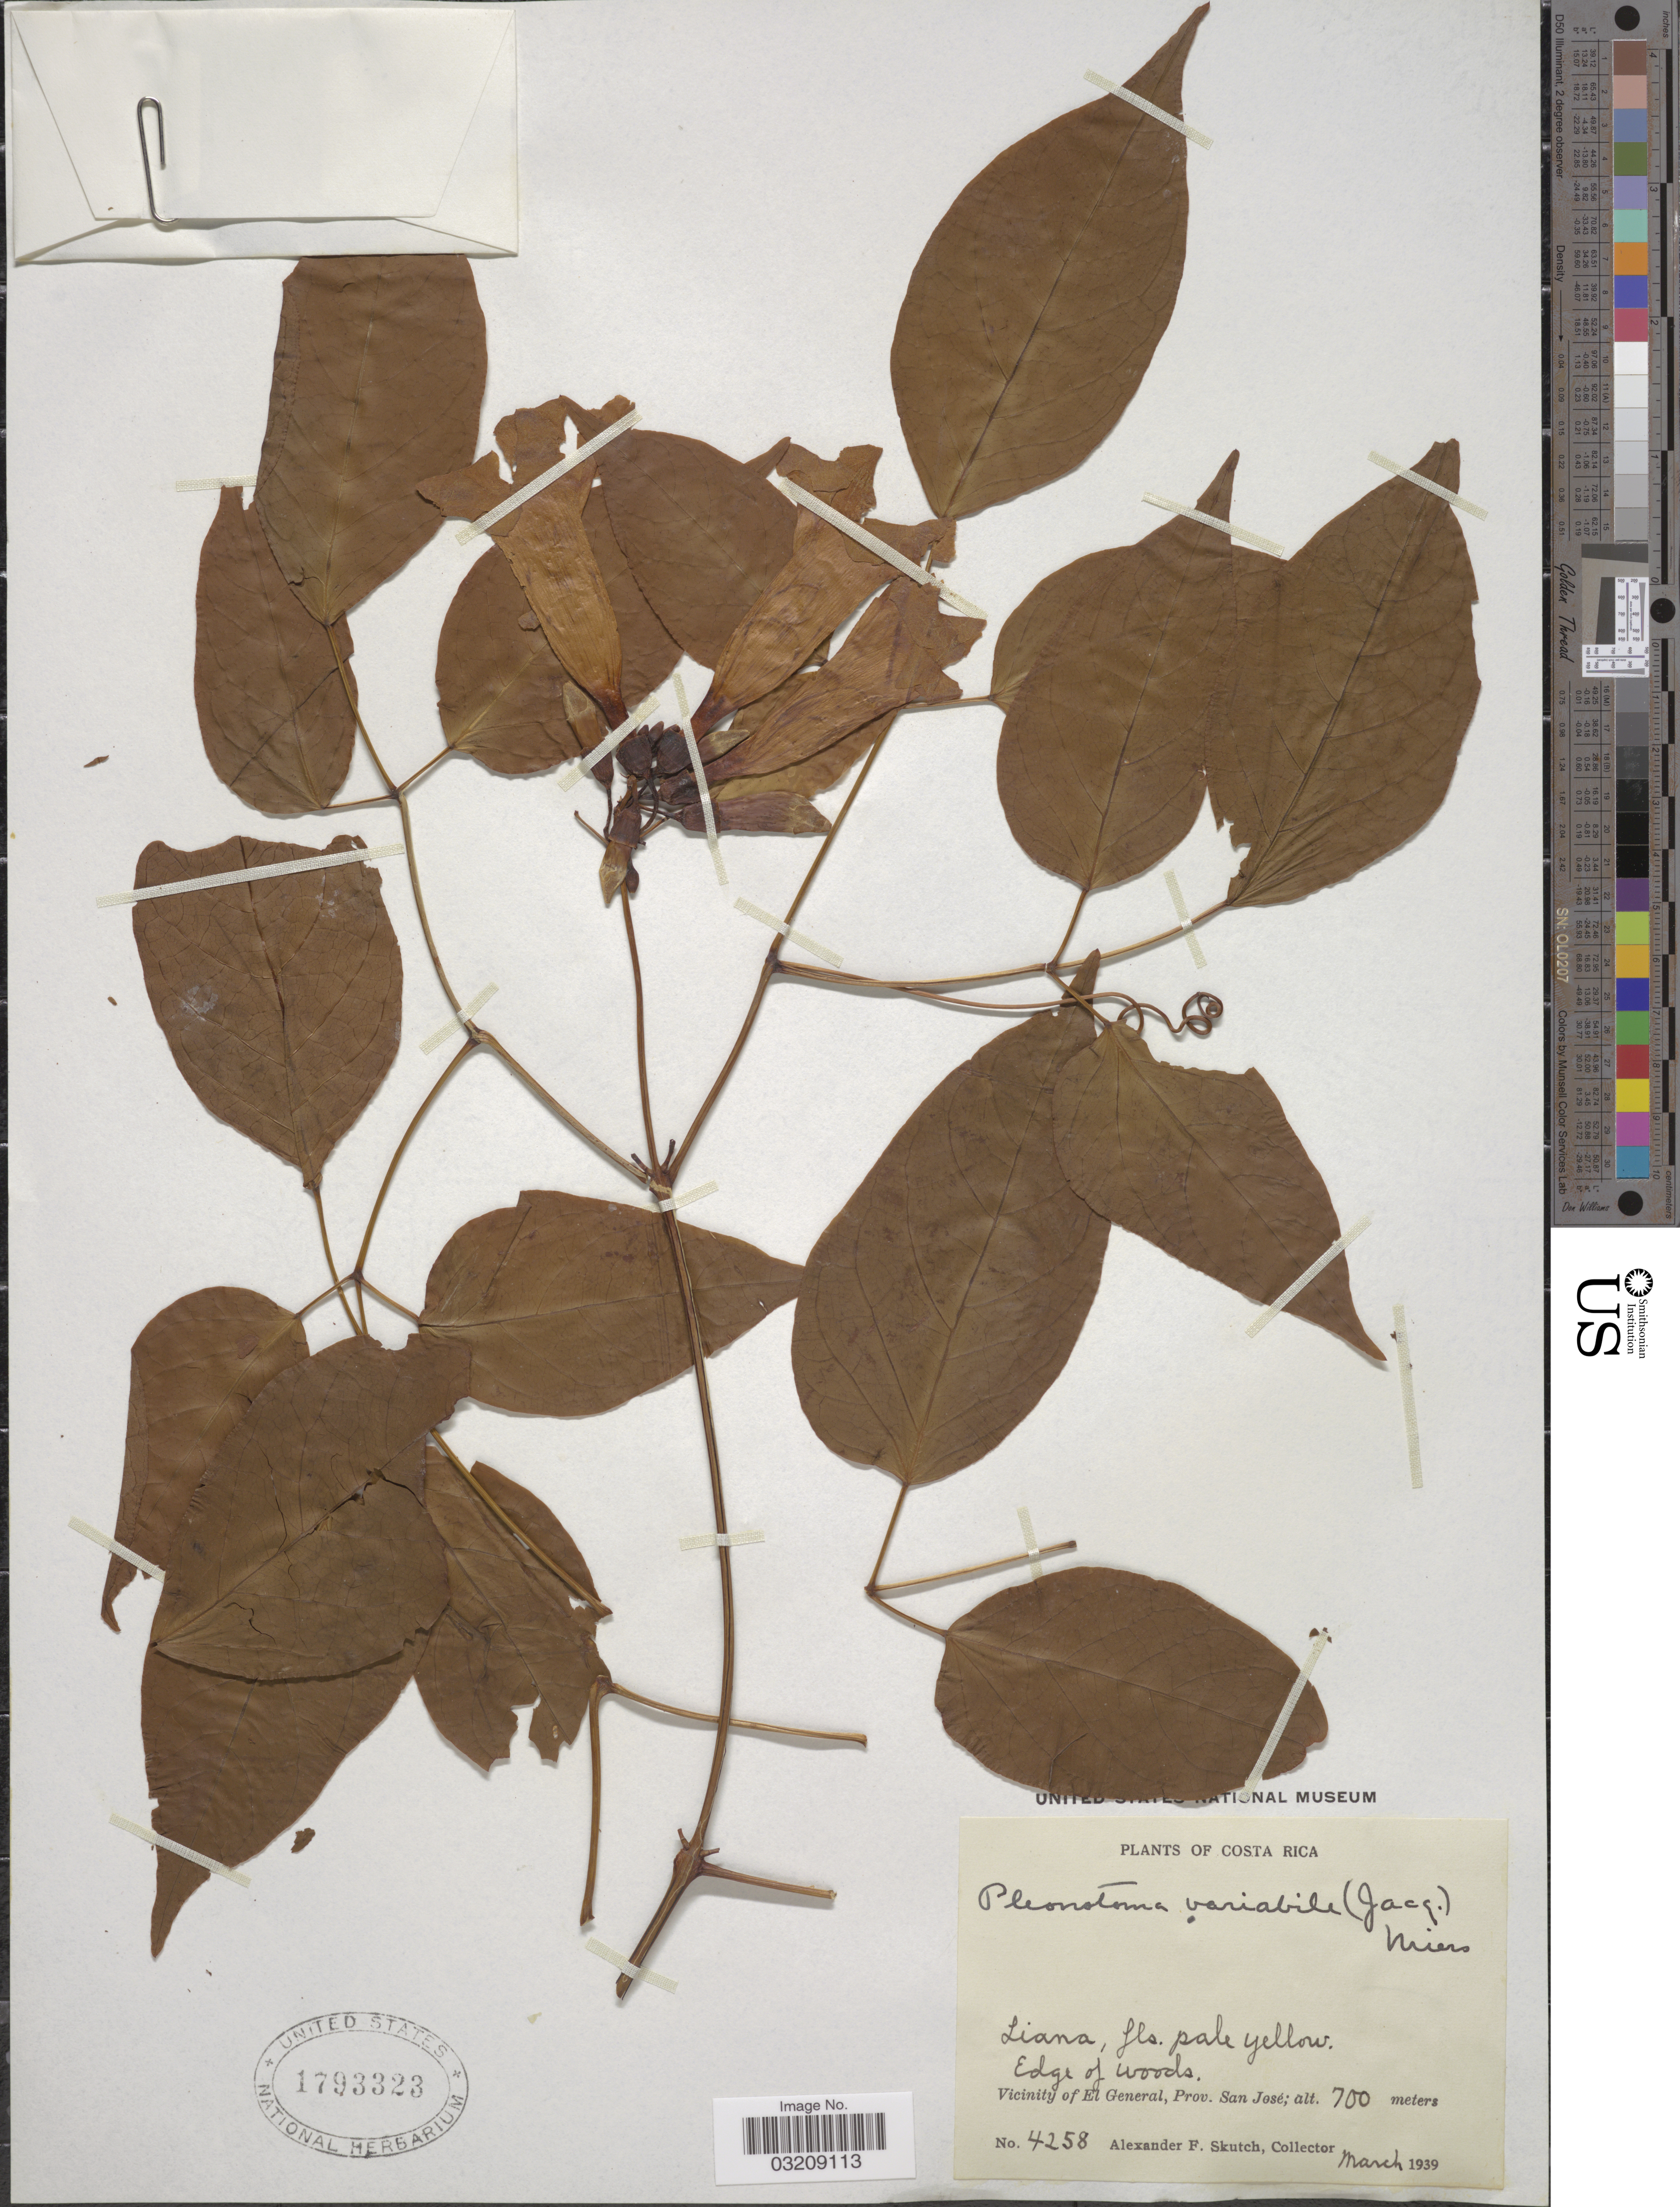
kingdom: Plantae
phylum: Tracheophyta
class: Magnoliopsida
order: Lamiales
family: Bignoniaceae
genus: Pleonotoma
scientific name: Pleonotoma variabilis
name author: (Jacq.) Miers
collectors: A. F. Skutch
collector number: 4258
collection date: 1939-03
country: Costa Rica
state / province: San José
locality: Edge of woods. Vicinity of El General.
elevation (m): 700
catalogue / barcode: US 1793323